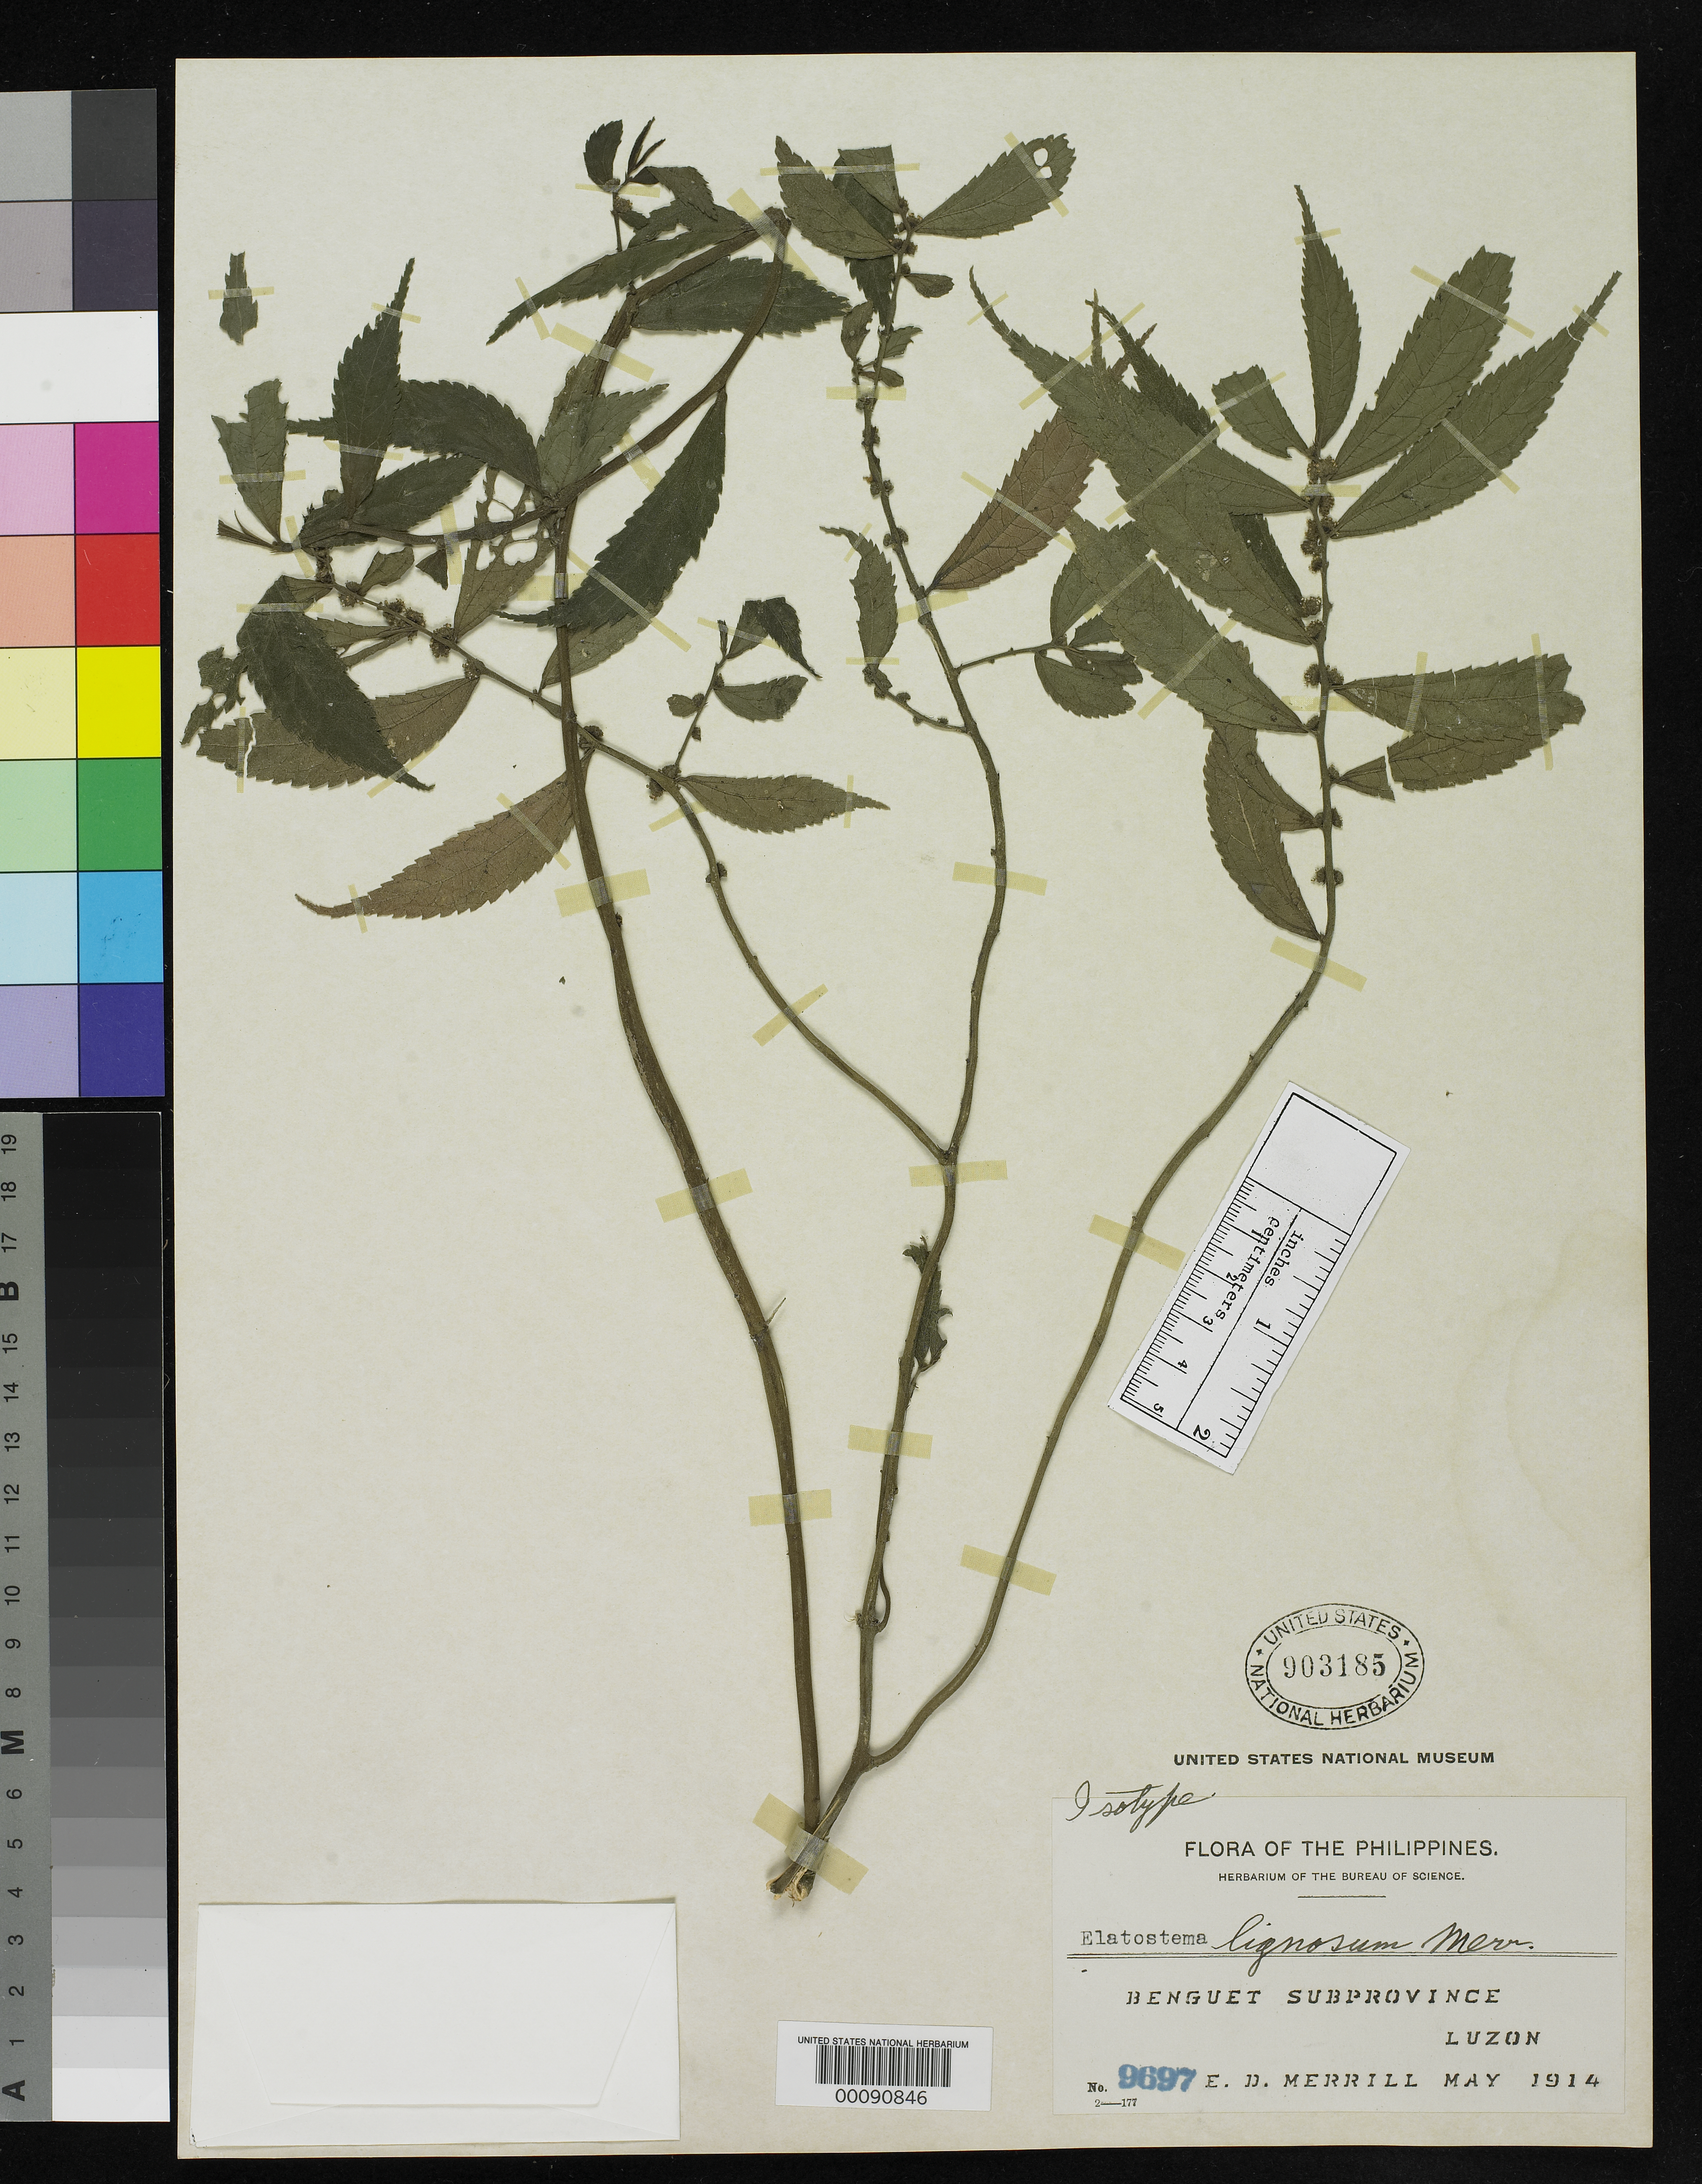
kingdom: Plantae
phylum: Tracheophyta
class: Magnoliopsida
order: Rosales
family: Urticaceae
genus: Elatostema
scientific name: Elatostema lignosum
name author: Merr.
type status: Isotype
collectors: E. D. Merrill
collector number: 9697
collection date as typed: May 1914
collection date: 1914-05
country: Philippines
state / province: Cordillera (Administrative Region)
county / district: Benguet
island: Luzon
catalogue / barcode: US 903185